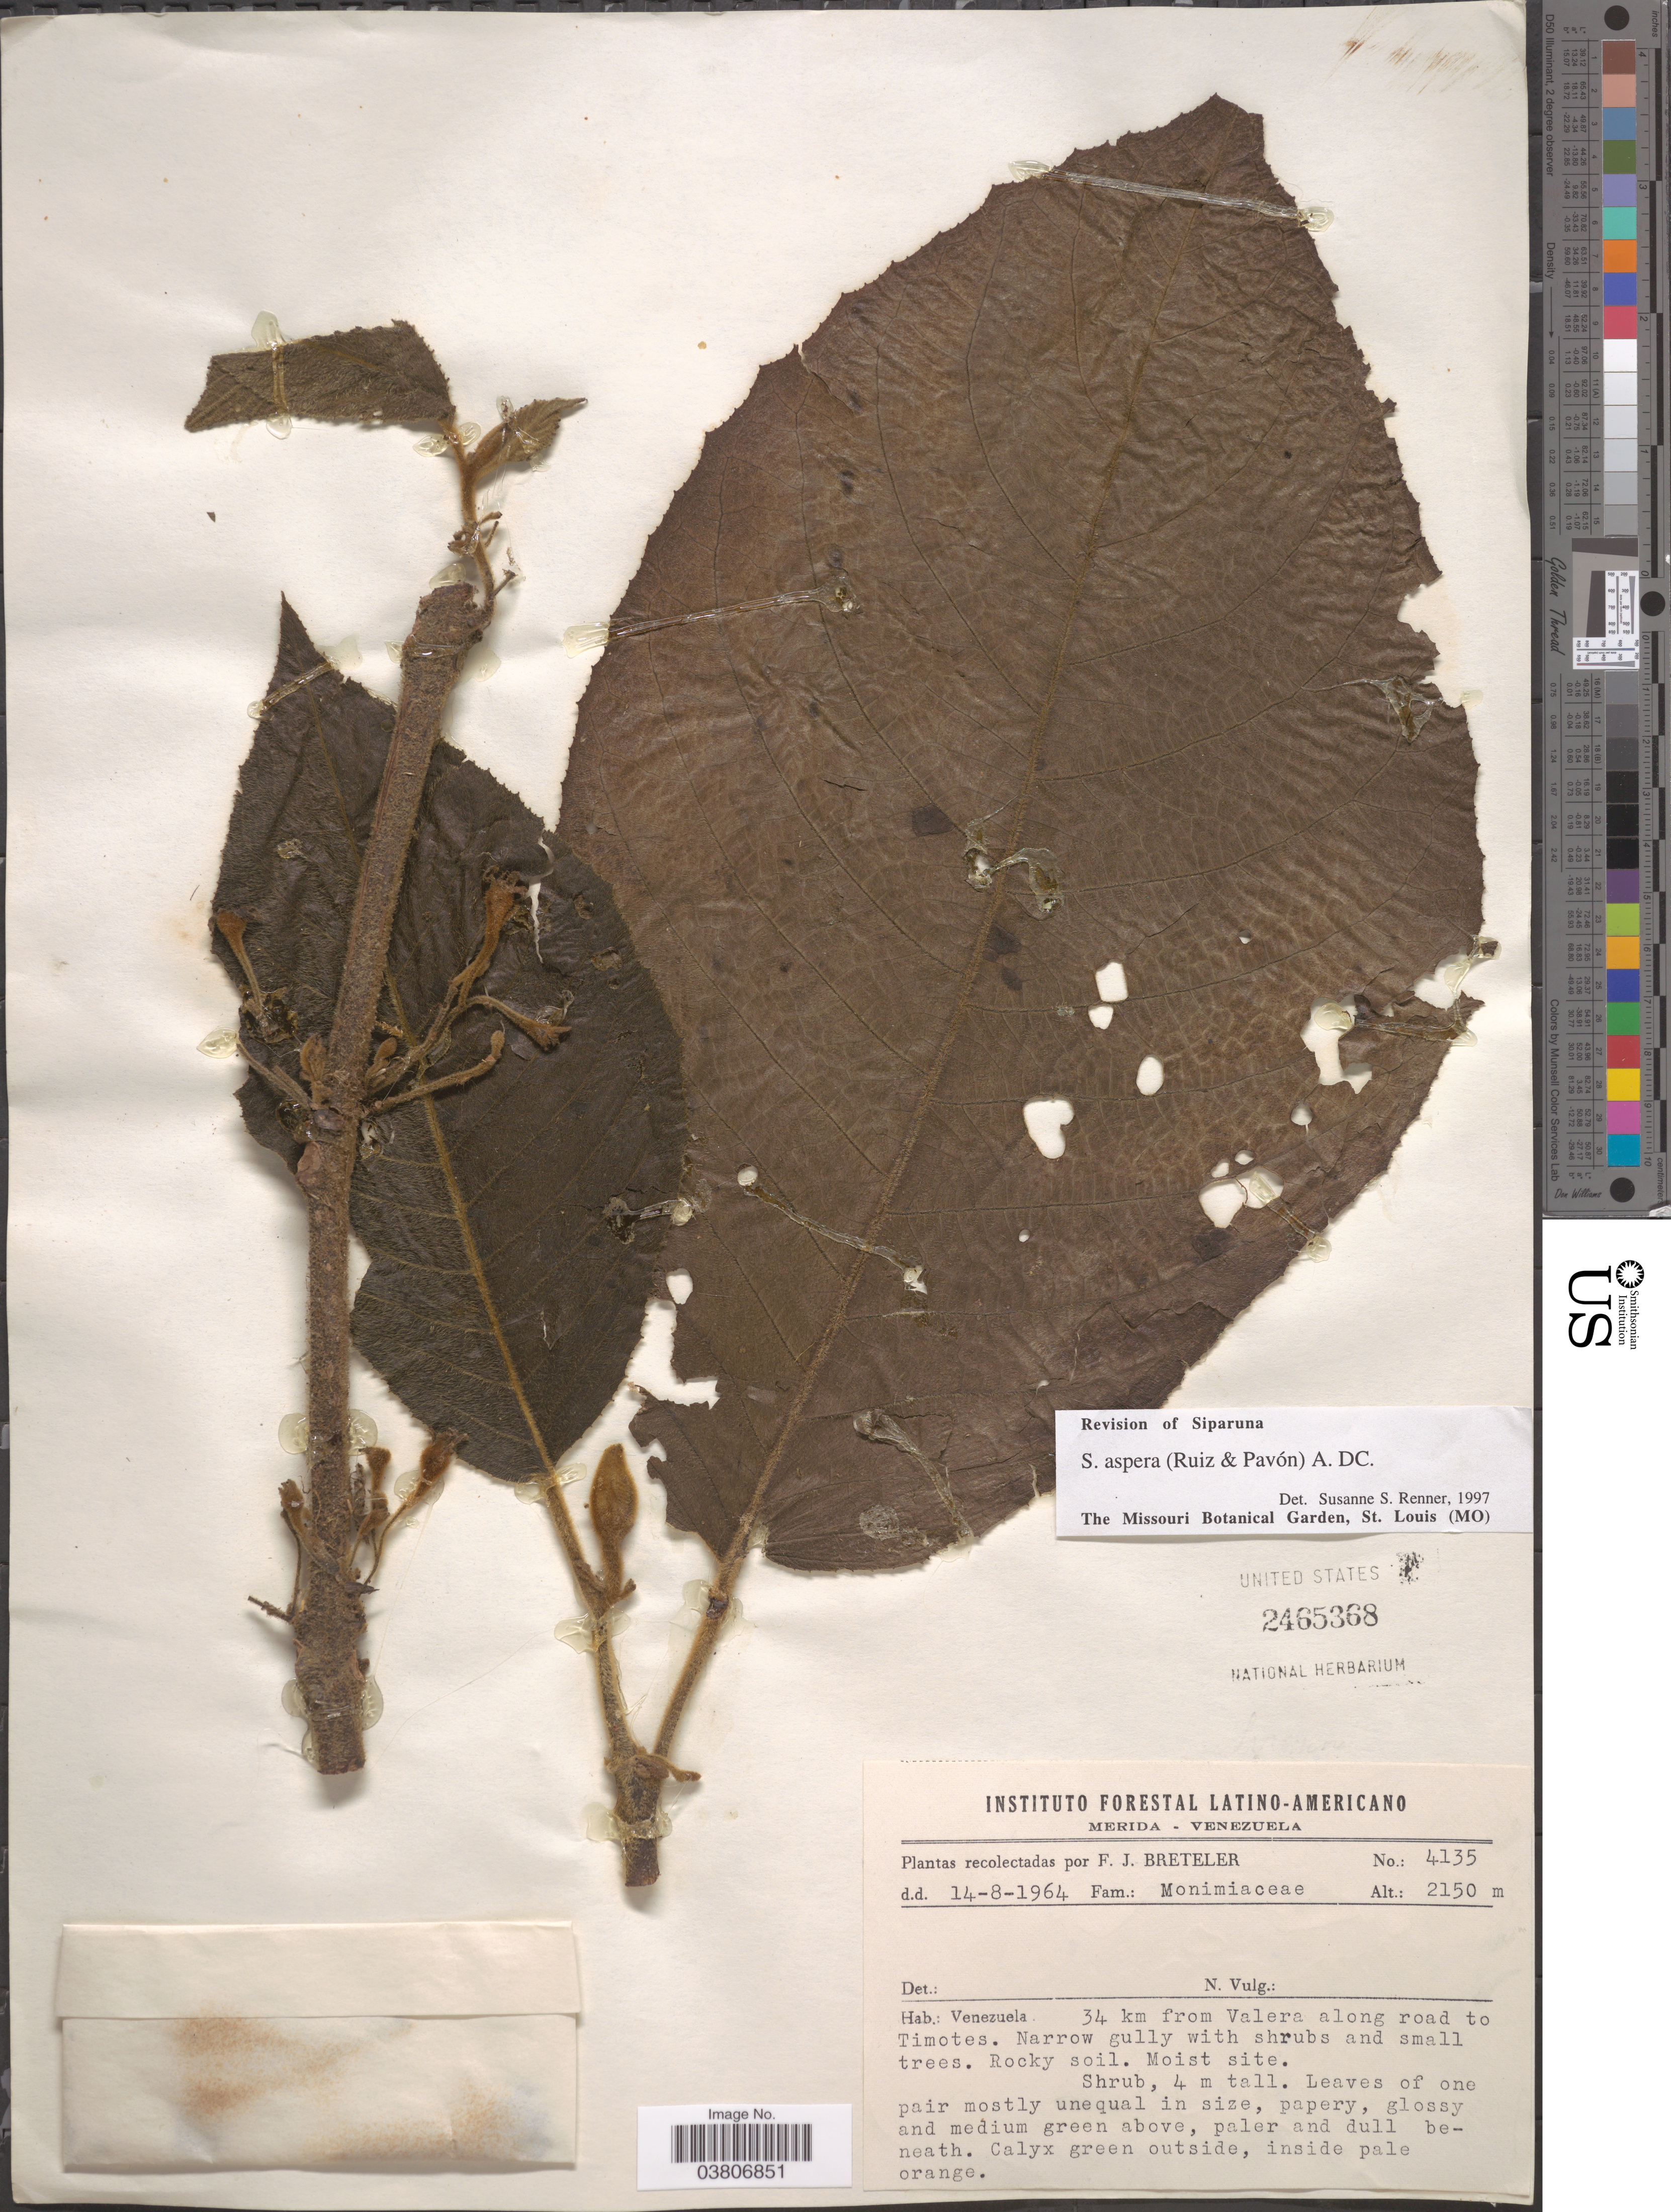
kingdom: Plantae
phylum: Tracheophyta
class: Magnoliopsida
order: Laurales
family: Siparunaceae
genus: Siparuna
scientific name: Siparuna aspera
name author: (Ruiz & Pav.) A. DC.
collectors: F. J. Breteler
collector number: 4135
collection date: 1964-08-14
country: Venezuela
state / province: Merida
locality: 34 km from Valera along road to Timotes.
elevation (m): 2150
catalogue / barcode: US 2465368